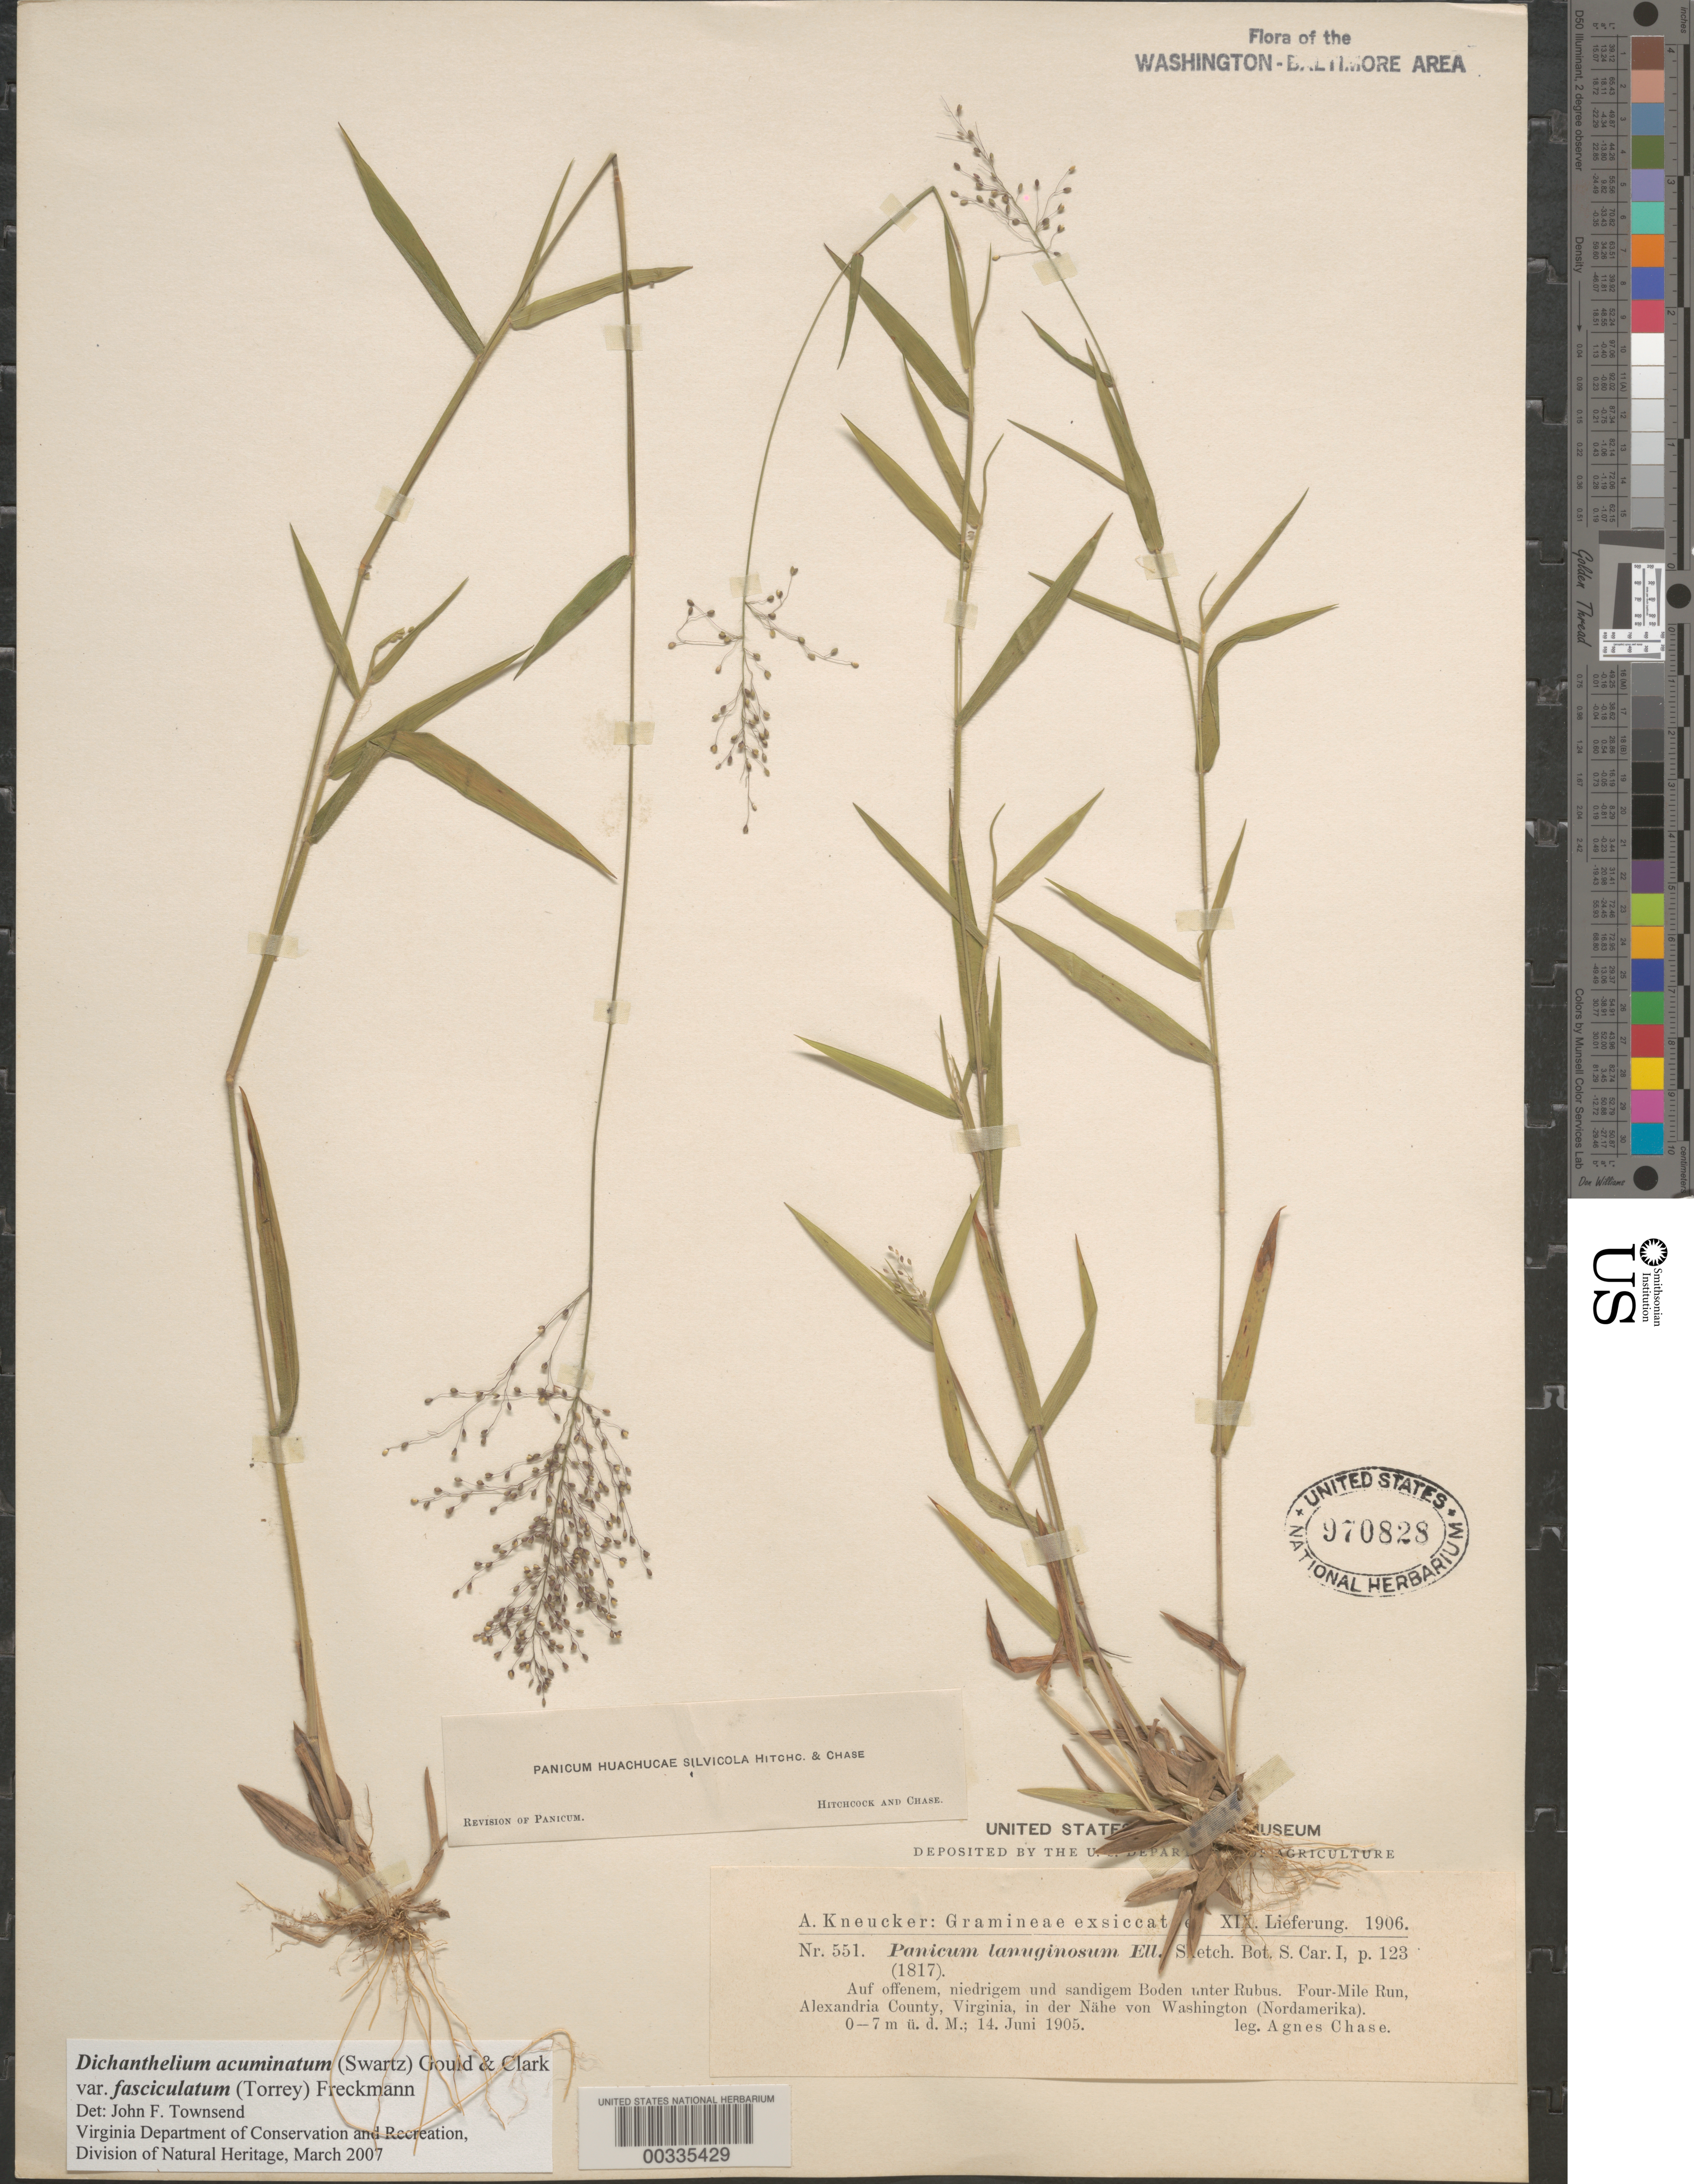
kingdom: Plantae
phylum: Tracheophyta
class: Liliopsida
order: Poales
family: Poaceae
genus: Dichanthelium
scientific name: Dichanthelium acuminatum var. fasciculatum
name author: (Torr.) Freckmann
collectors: A. Chase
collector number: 551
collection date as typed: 14 Jun 1905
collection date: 1905-06-14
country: United States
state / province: Virginia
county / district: Arlington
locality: Four Mile Run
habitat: In open, sandy soil under Rubus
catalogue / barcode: US 970828